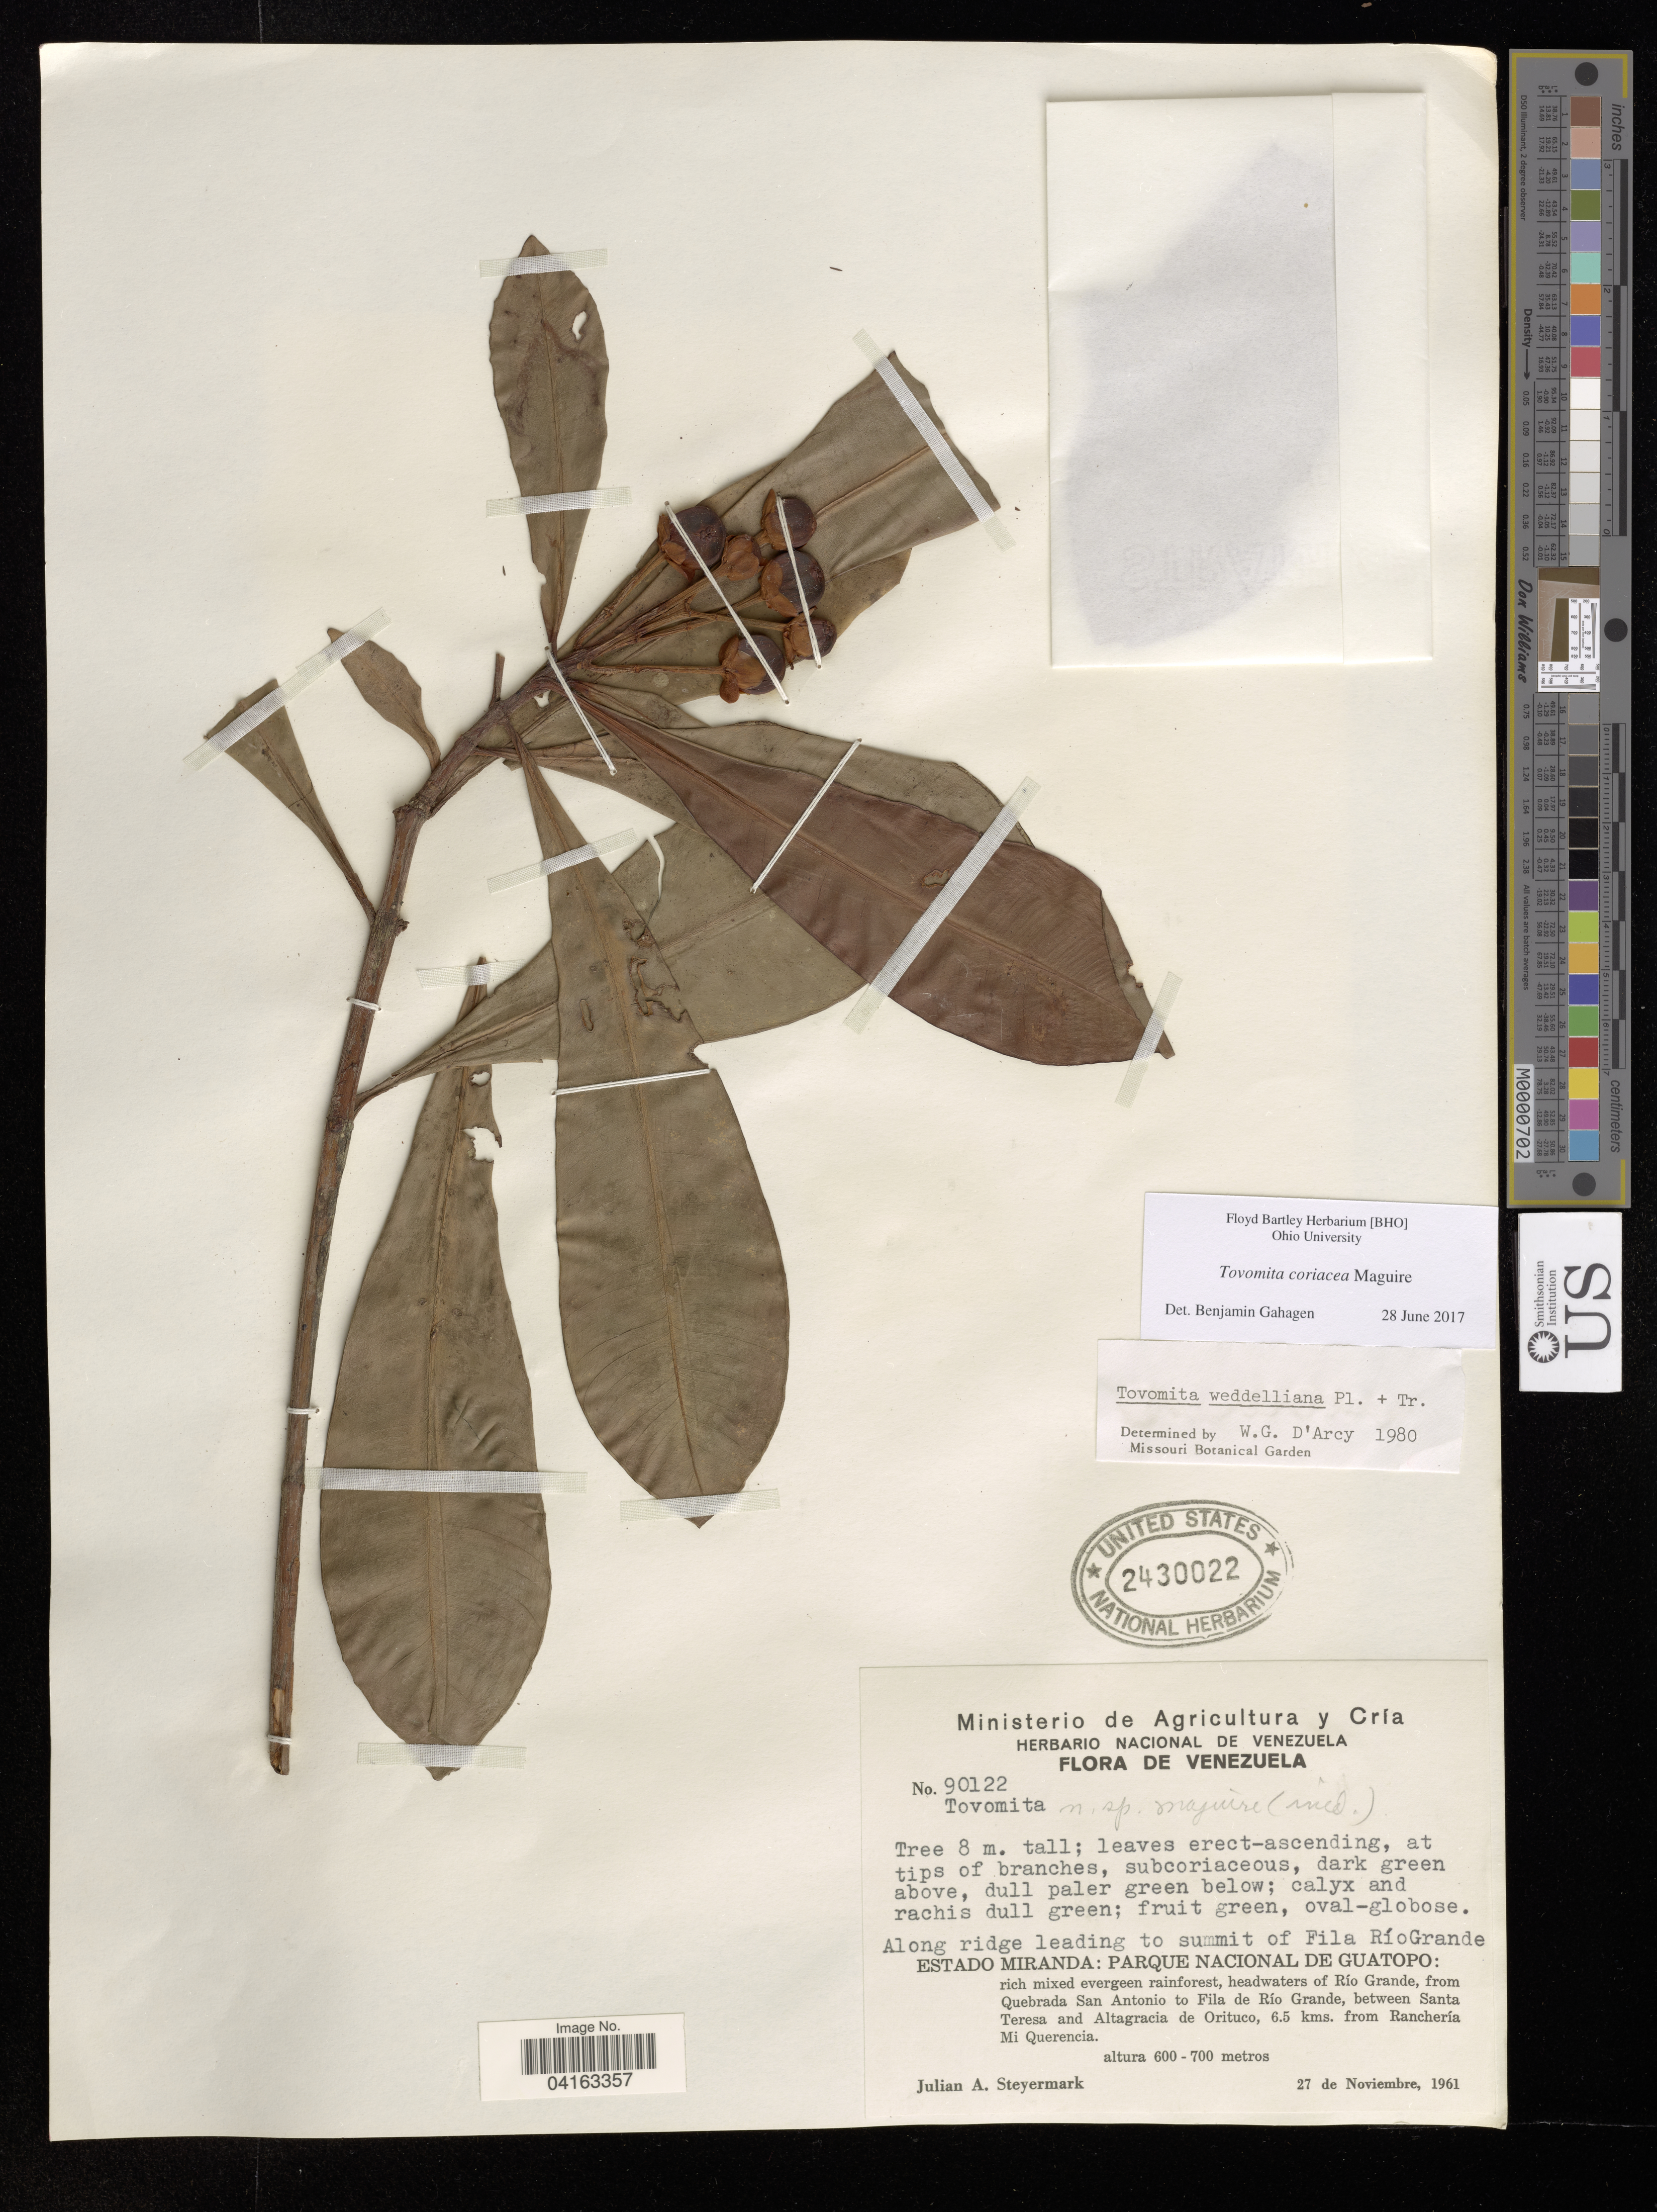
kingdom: Plantae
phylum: Tracheophyta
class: Magnoliopsida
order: Malpighiales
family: Clusiaceae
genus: Tovomita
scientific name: Tovomita coriacea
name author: Maguire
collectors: J. Steyermark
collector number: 90122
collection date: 1961-11-27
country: Venezuela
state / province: Miranda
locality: Parque Nacional de Guatopo: Headwaters of Río Grande, from Quebrada San Antonio to Fila de Río Grande, between Santa Teresa and Altagracia de Orituco, 6.5 kms. from Ranchería Mi Querencia.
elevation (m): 600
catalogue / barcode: US 2430022